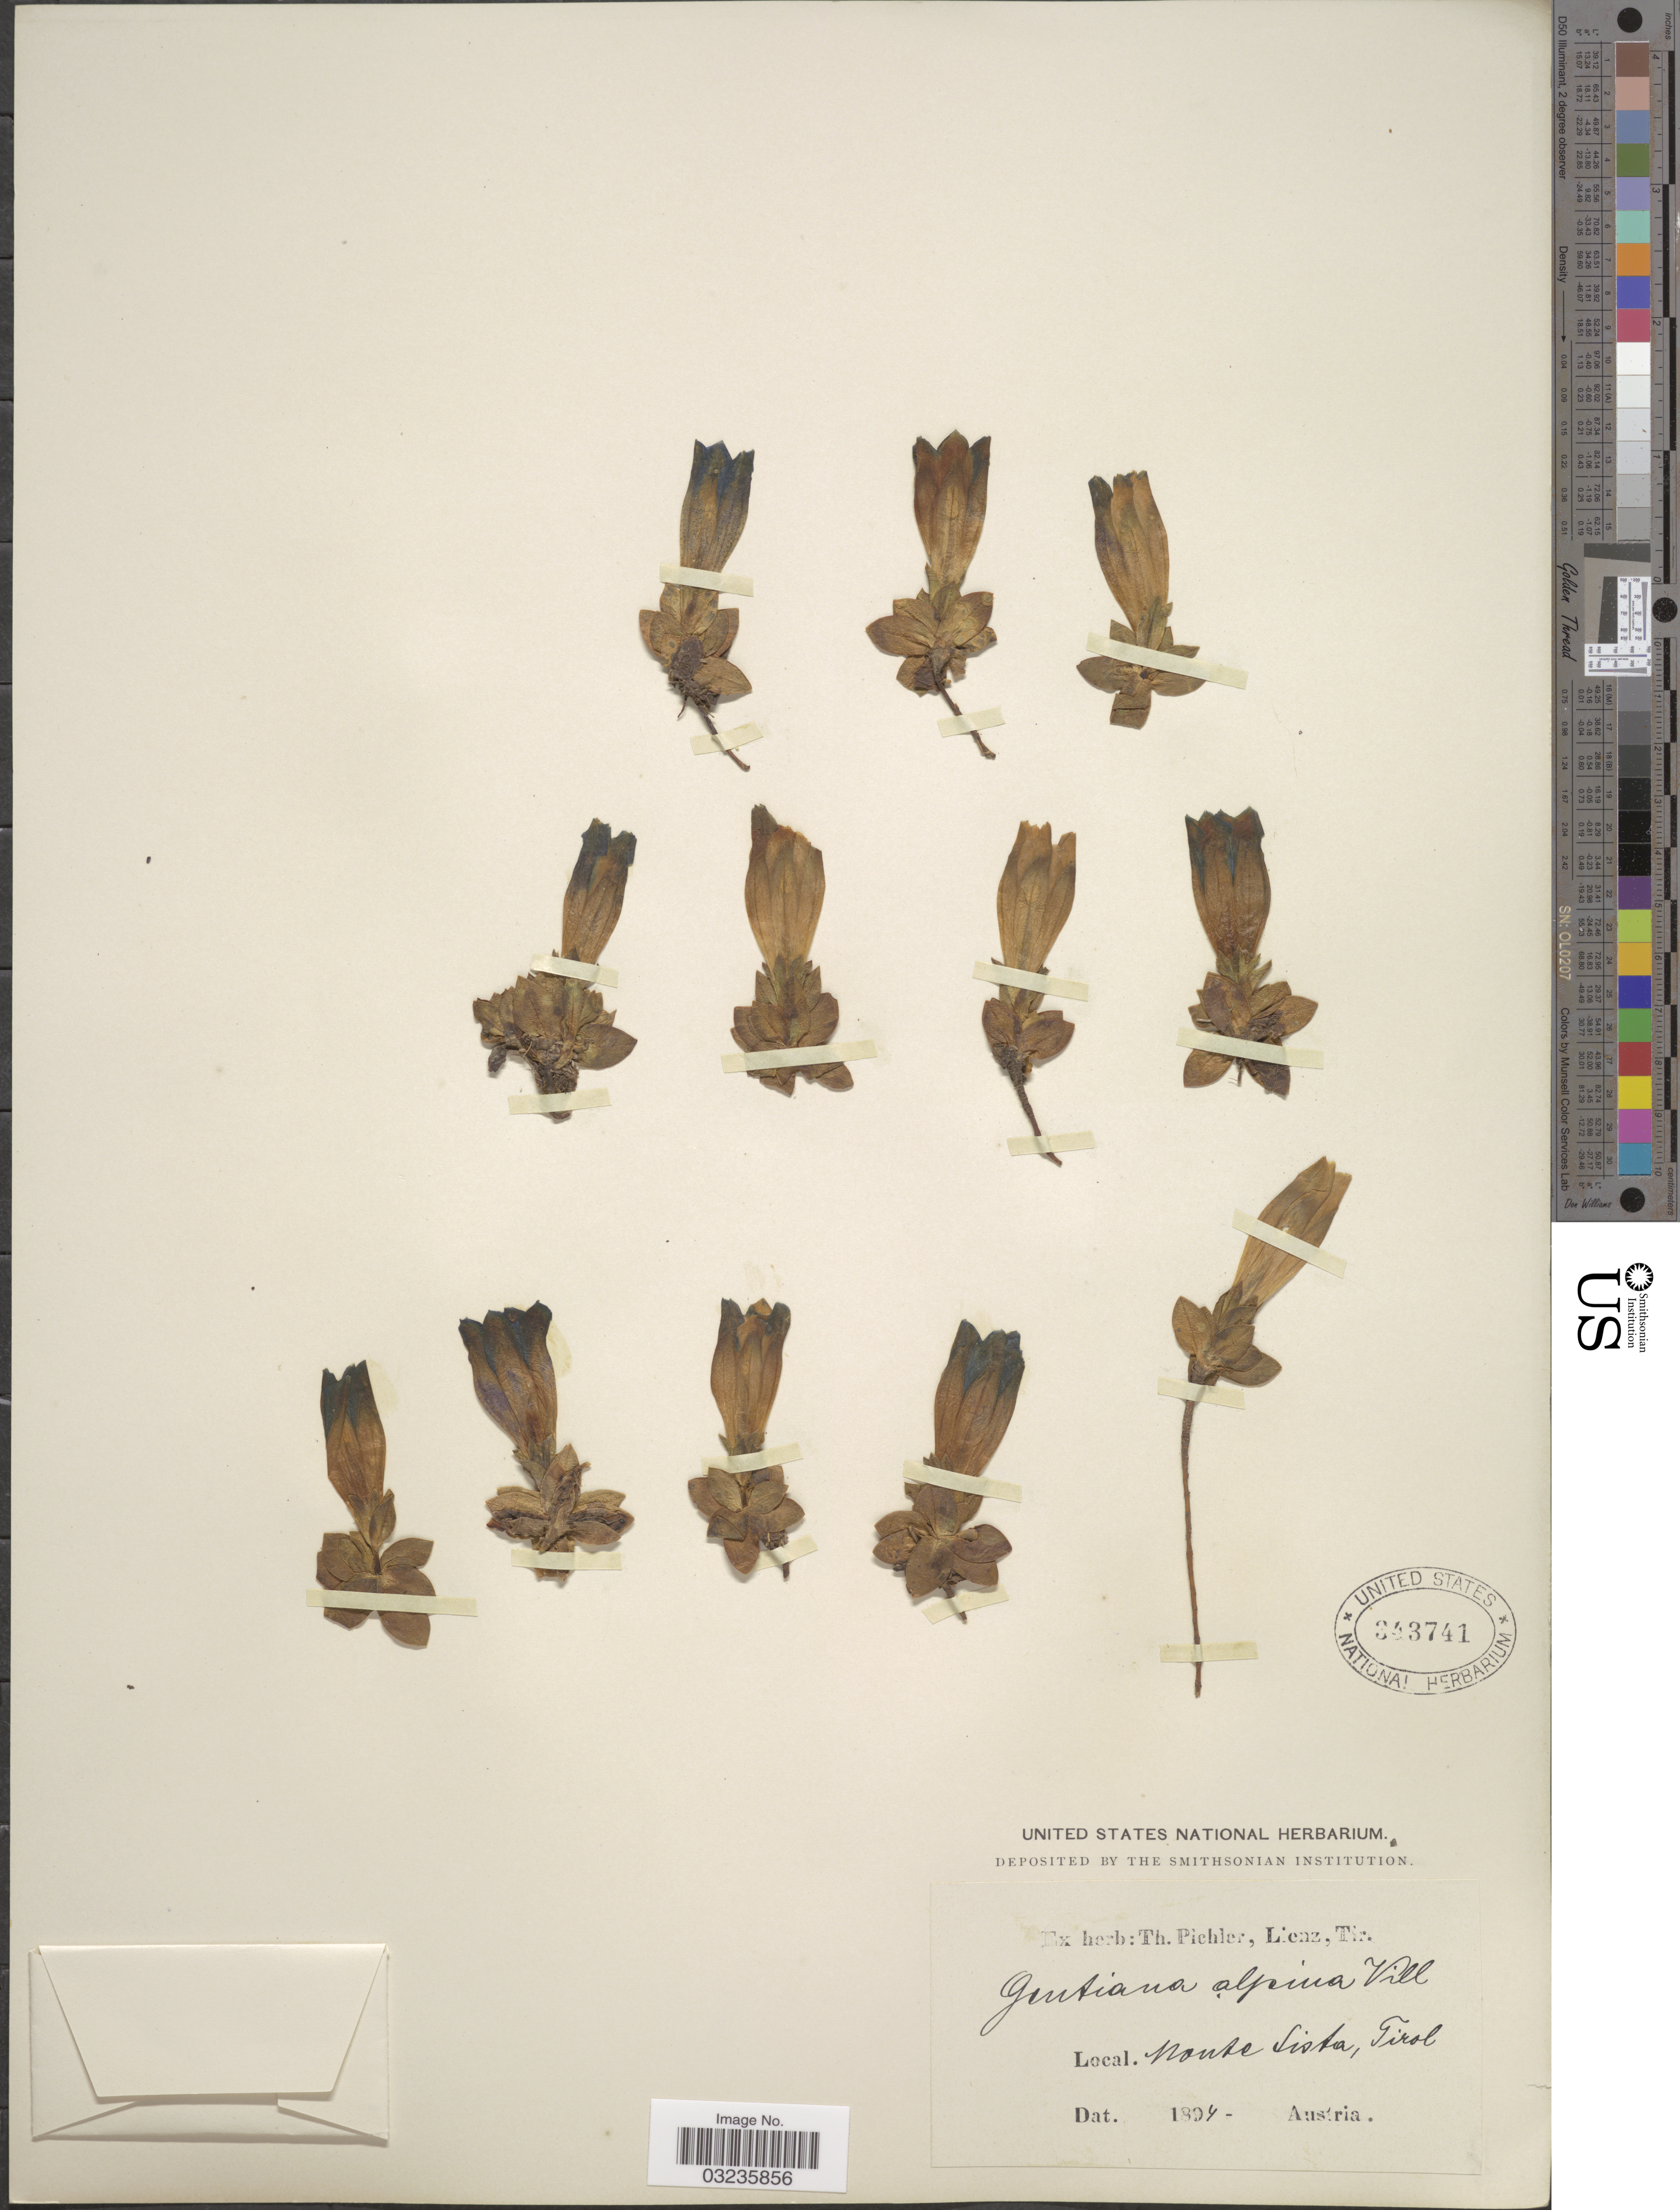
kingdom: Plantae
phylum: Tracheophyta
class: Magnoliopsida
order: Gentianales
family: Gentianaceae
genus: Gentiana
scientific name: Gentiana alpina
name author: Vill.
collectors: ex herb. T. Pichler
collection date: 1894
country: Austria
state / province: Tirol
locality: Monte Sista.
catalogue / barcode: US 343741